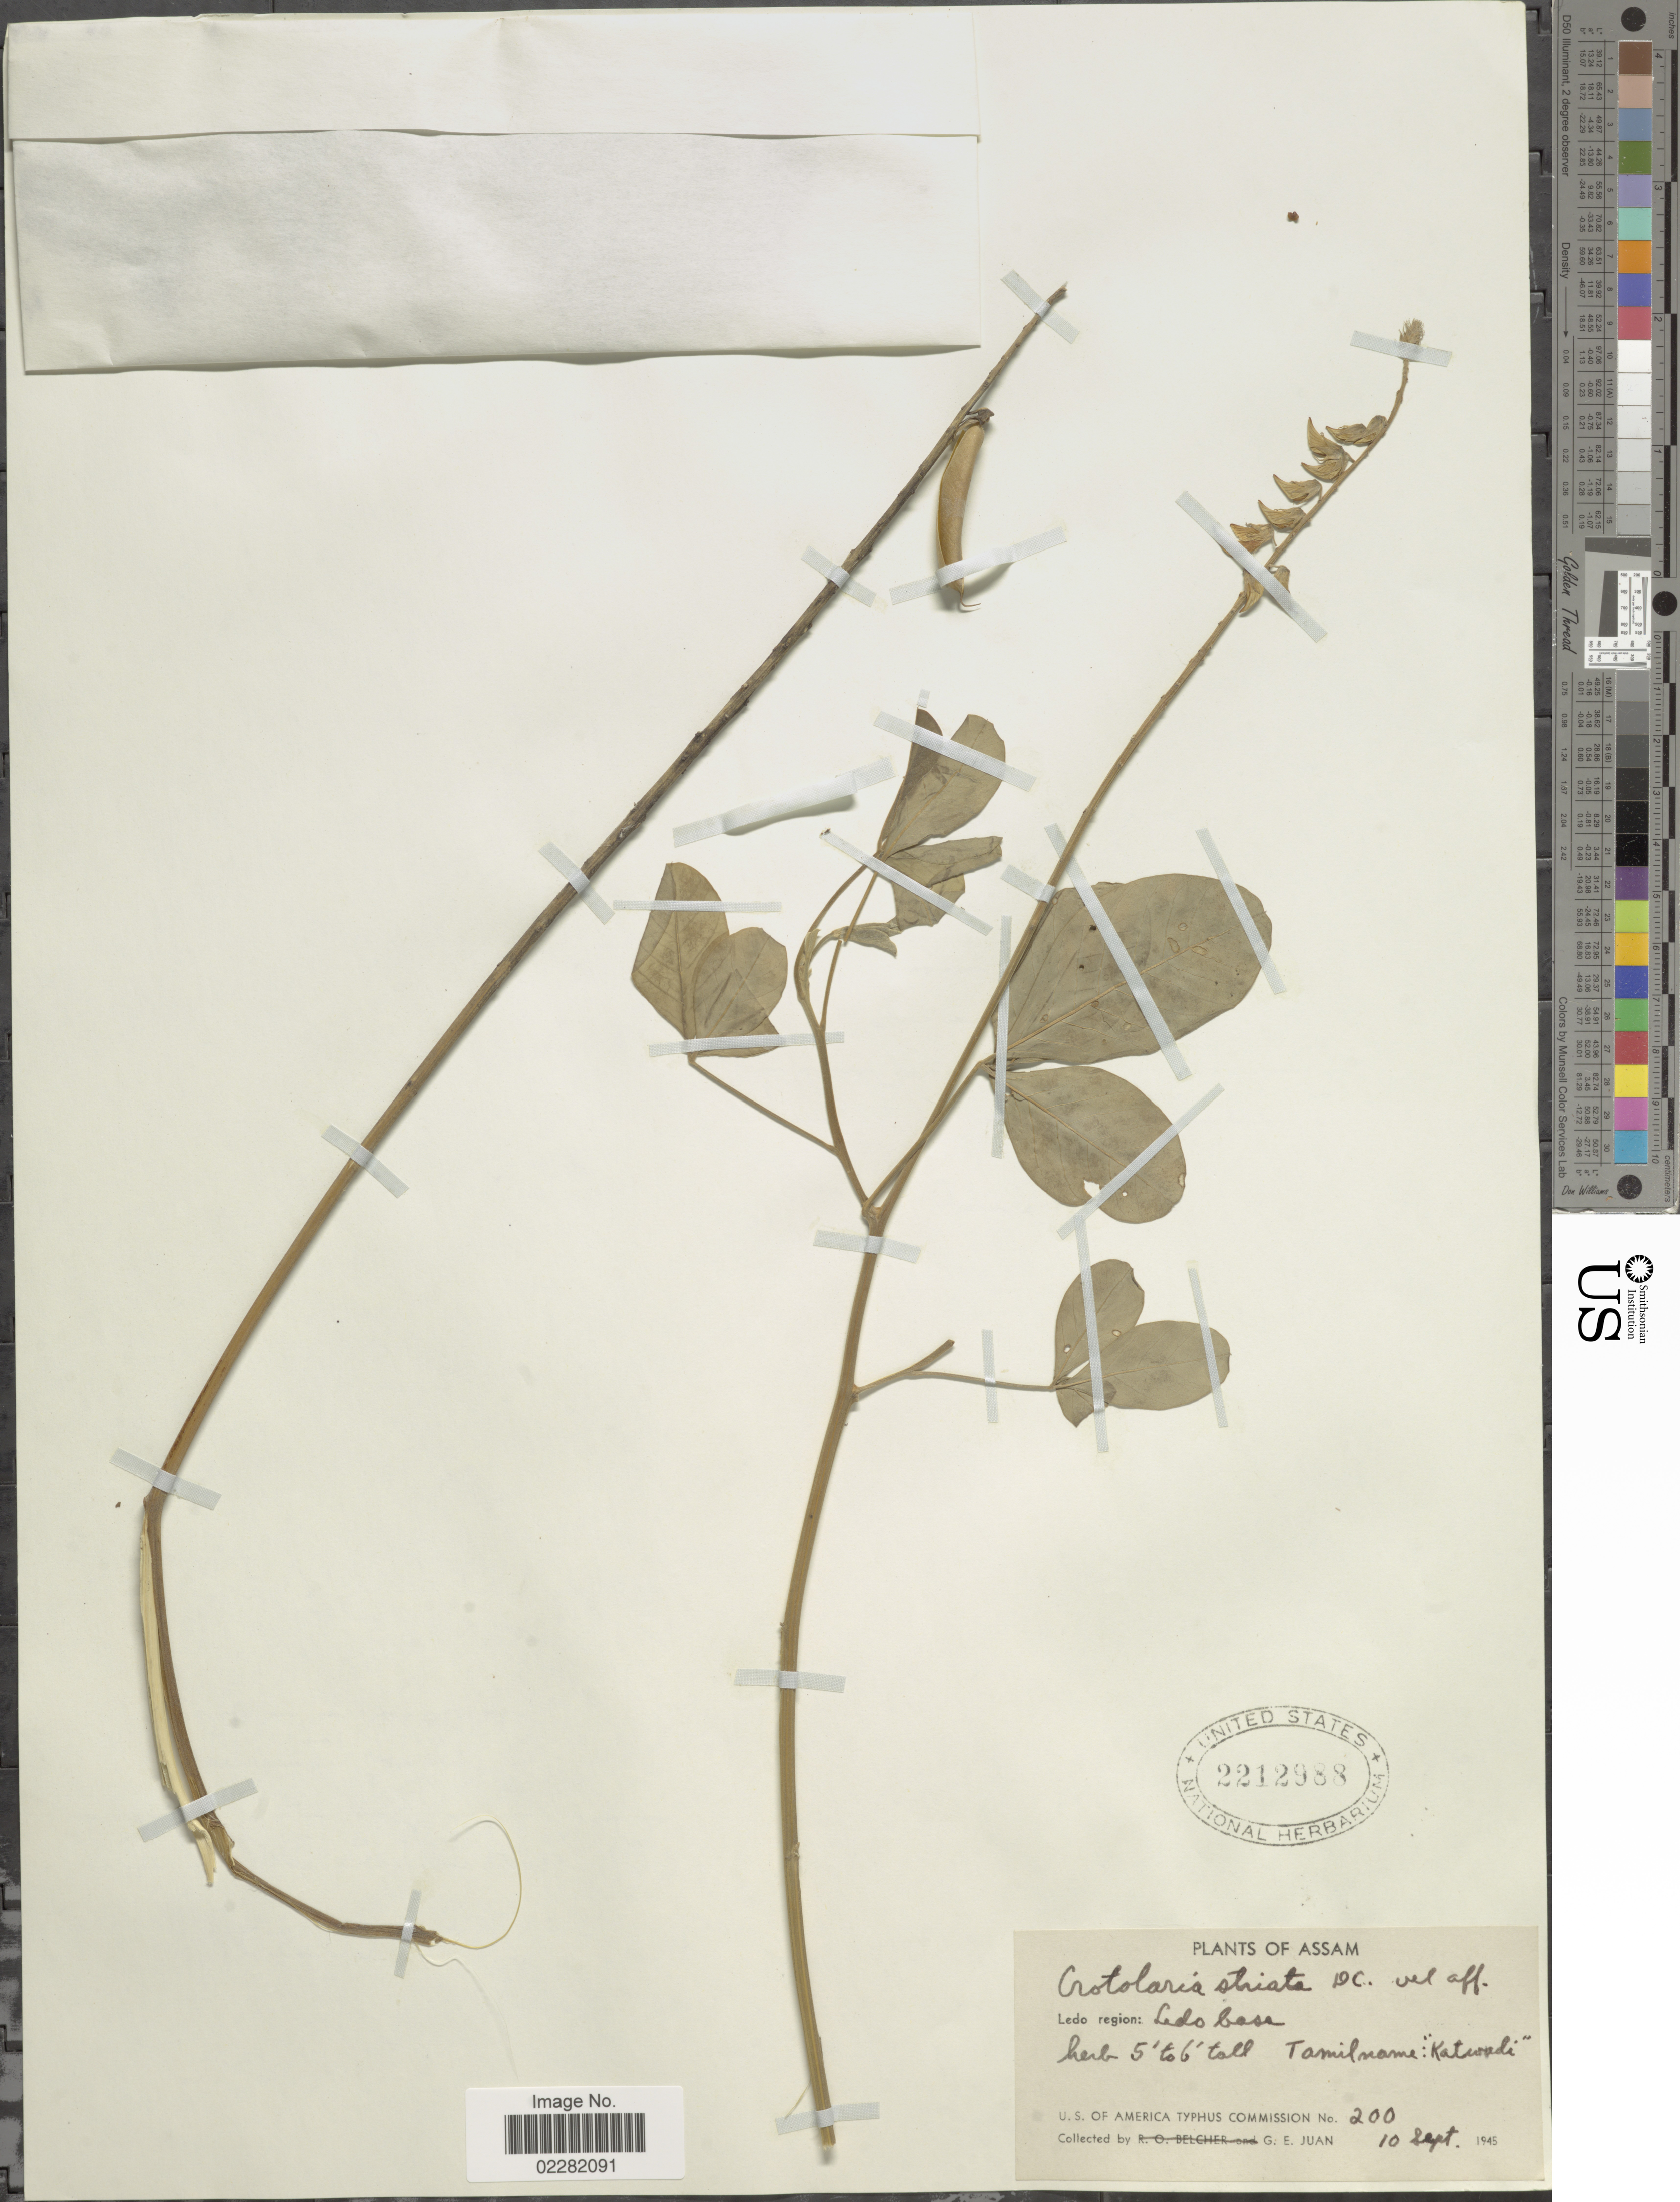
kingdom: Plantae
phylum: Tracheophyta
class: Magnoliopsida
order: Fabales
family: Fabaceae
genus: Crotalaria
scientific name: Crotalaria pallida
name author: Aiton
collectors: G. Juan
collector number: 200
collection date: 1945-09-10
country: India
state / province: Assam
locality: Ledo Region, Ledo base,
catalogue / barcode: US 2212988